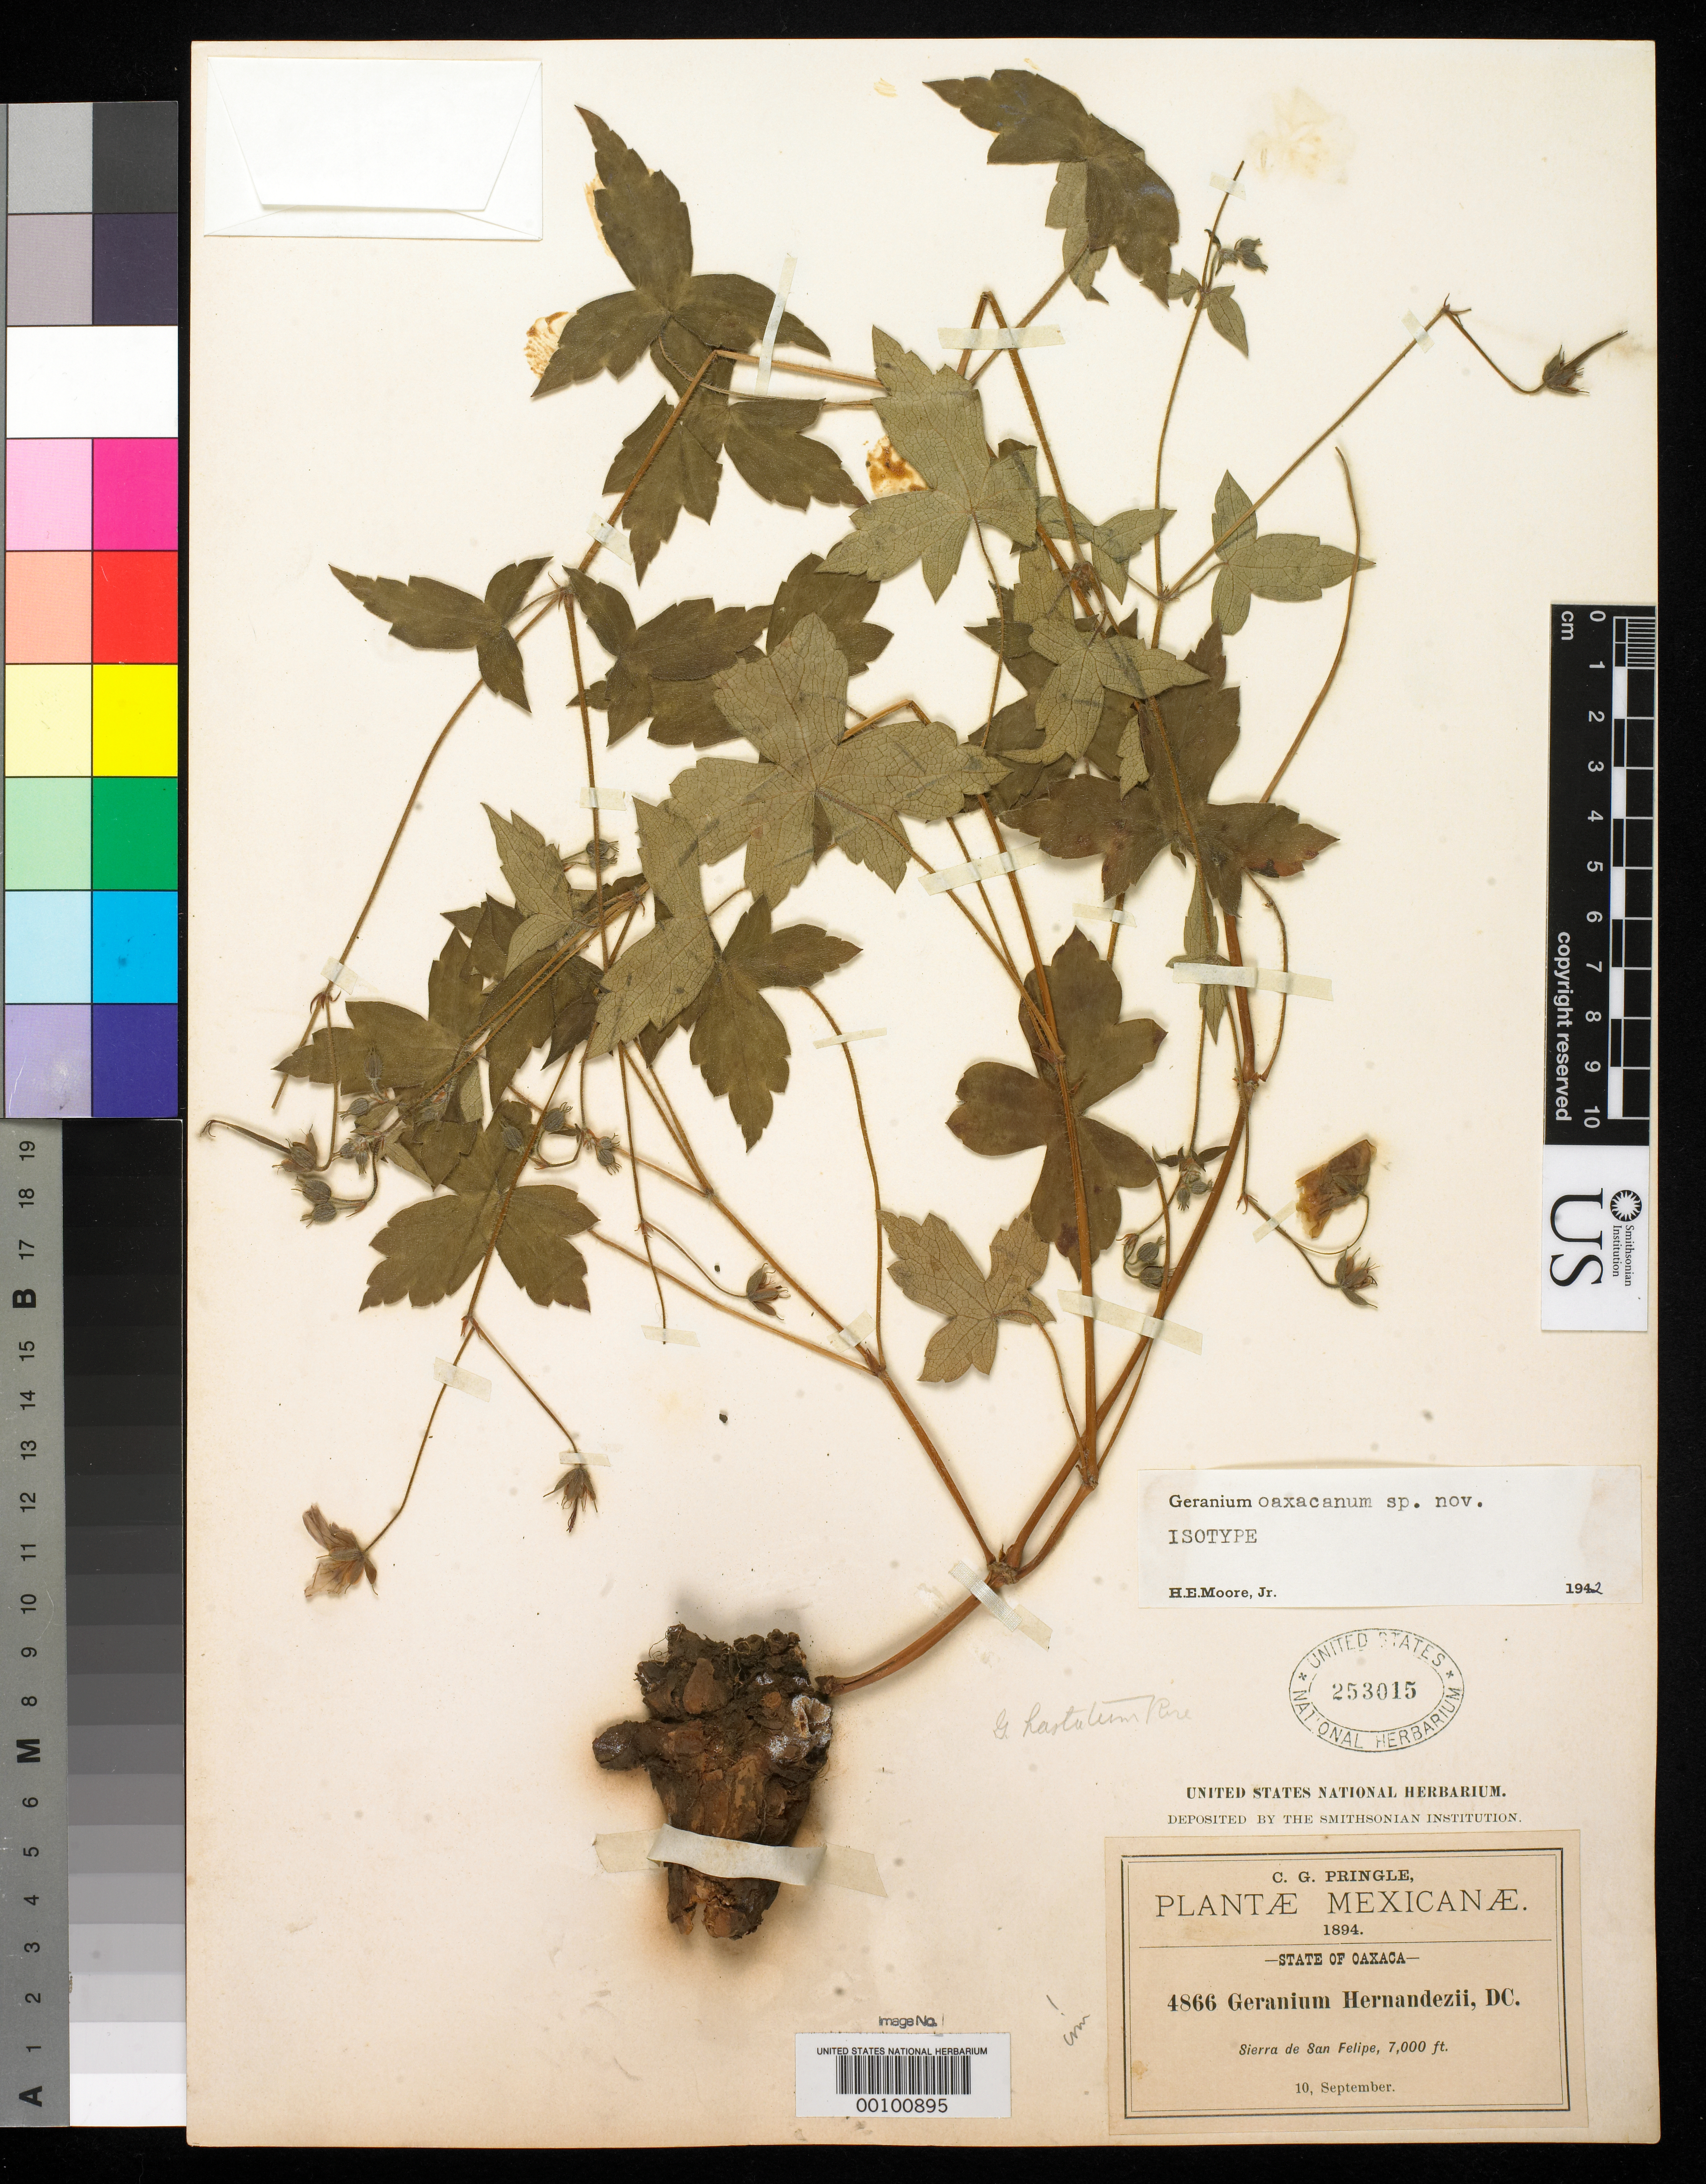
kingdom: Plantae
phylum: Tracheophyta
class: Magnoliopsida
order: Geraniales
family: Geraniaceae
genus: Geranium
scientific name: Geranium oaxacanum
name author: H.E. Moore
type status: Isotype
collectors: C. G. Pringle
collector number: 4866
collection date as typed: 10 Sep 1894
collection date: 1894-09-10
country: Mexico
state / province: Oaxaca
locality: Sierra de San Felipe.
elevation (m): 2134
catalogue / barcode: US 253015